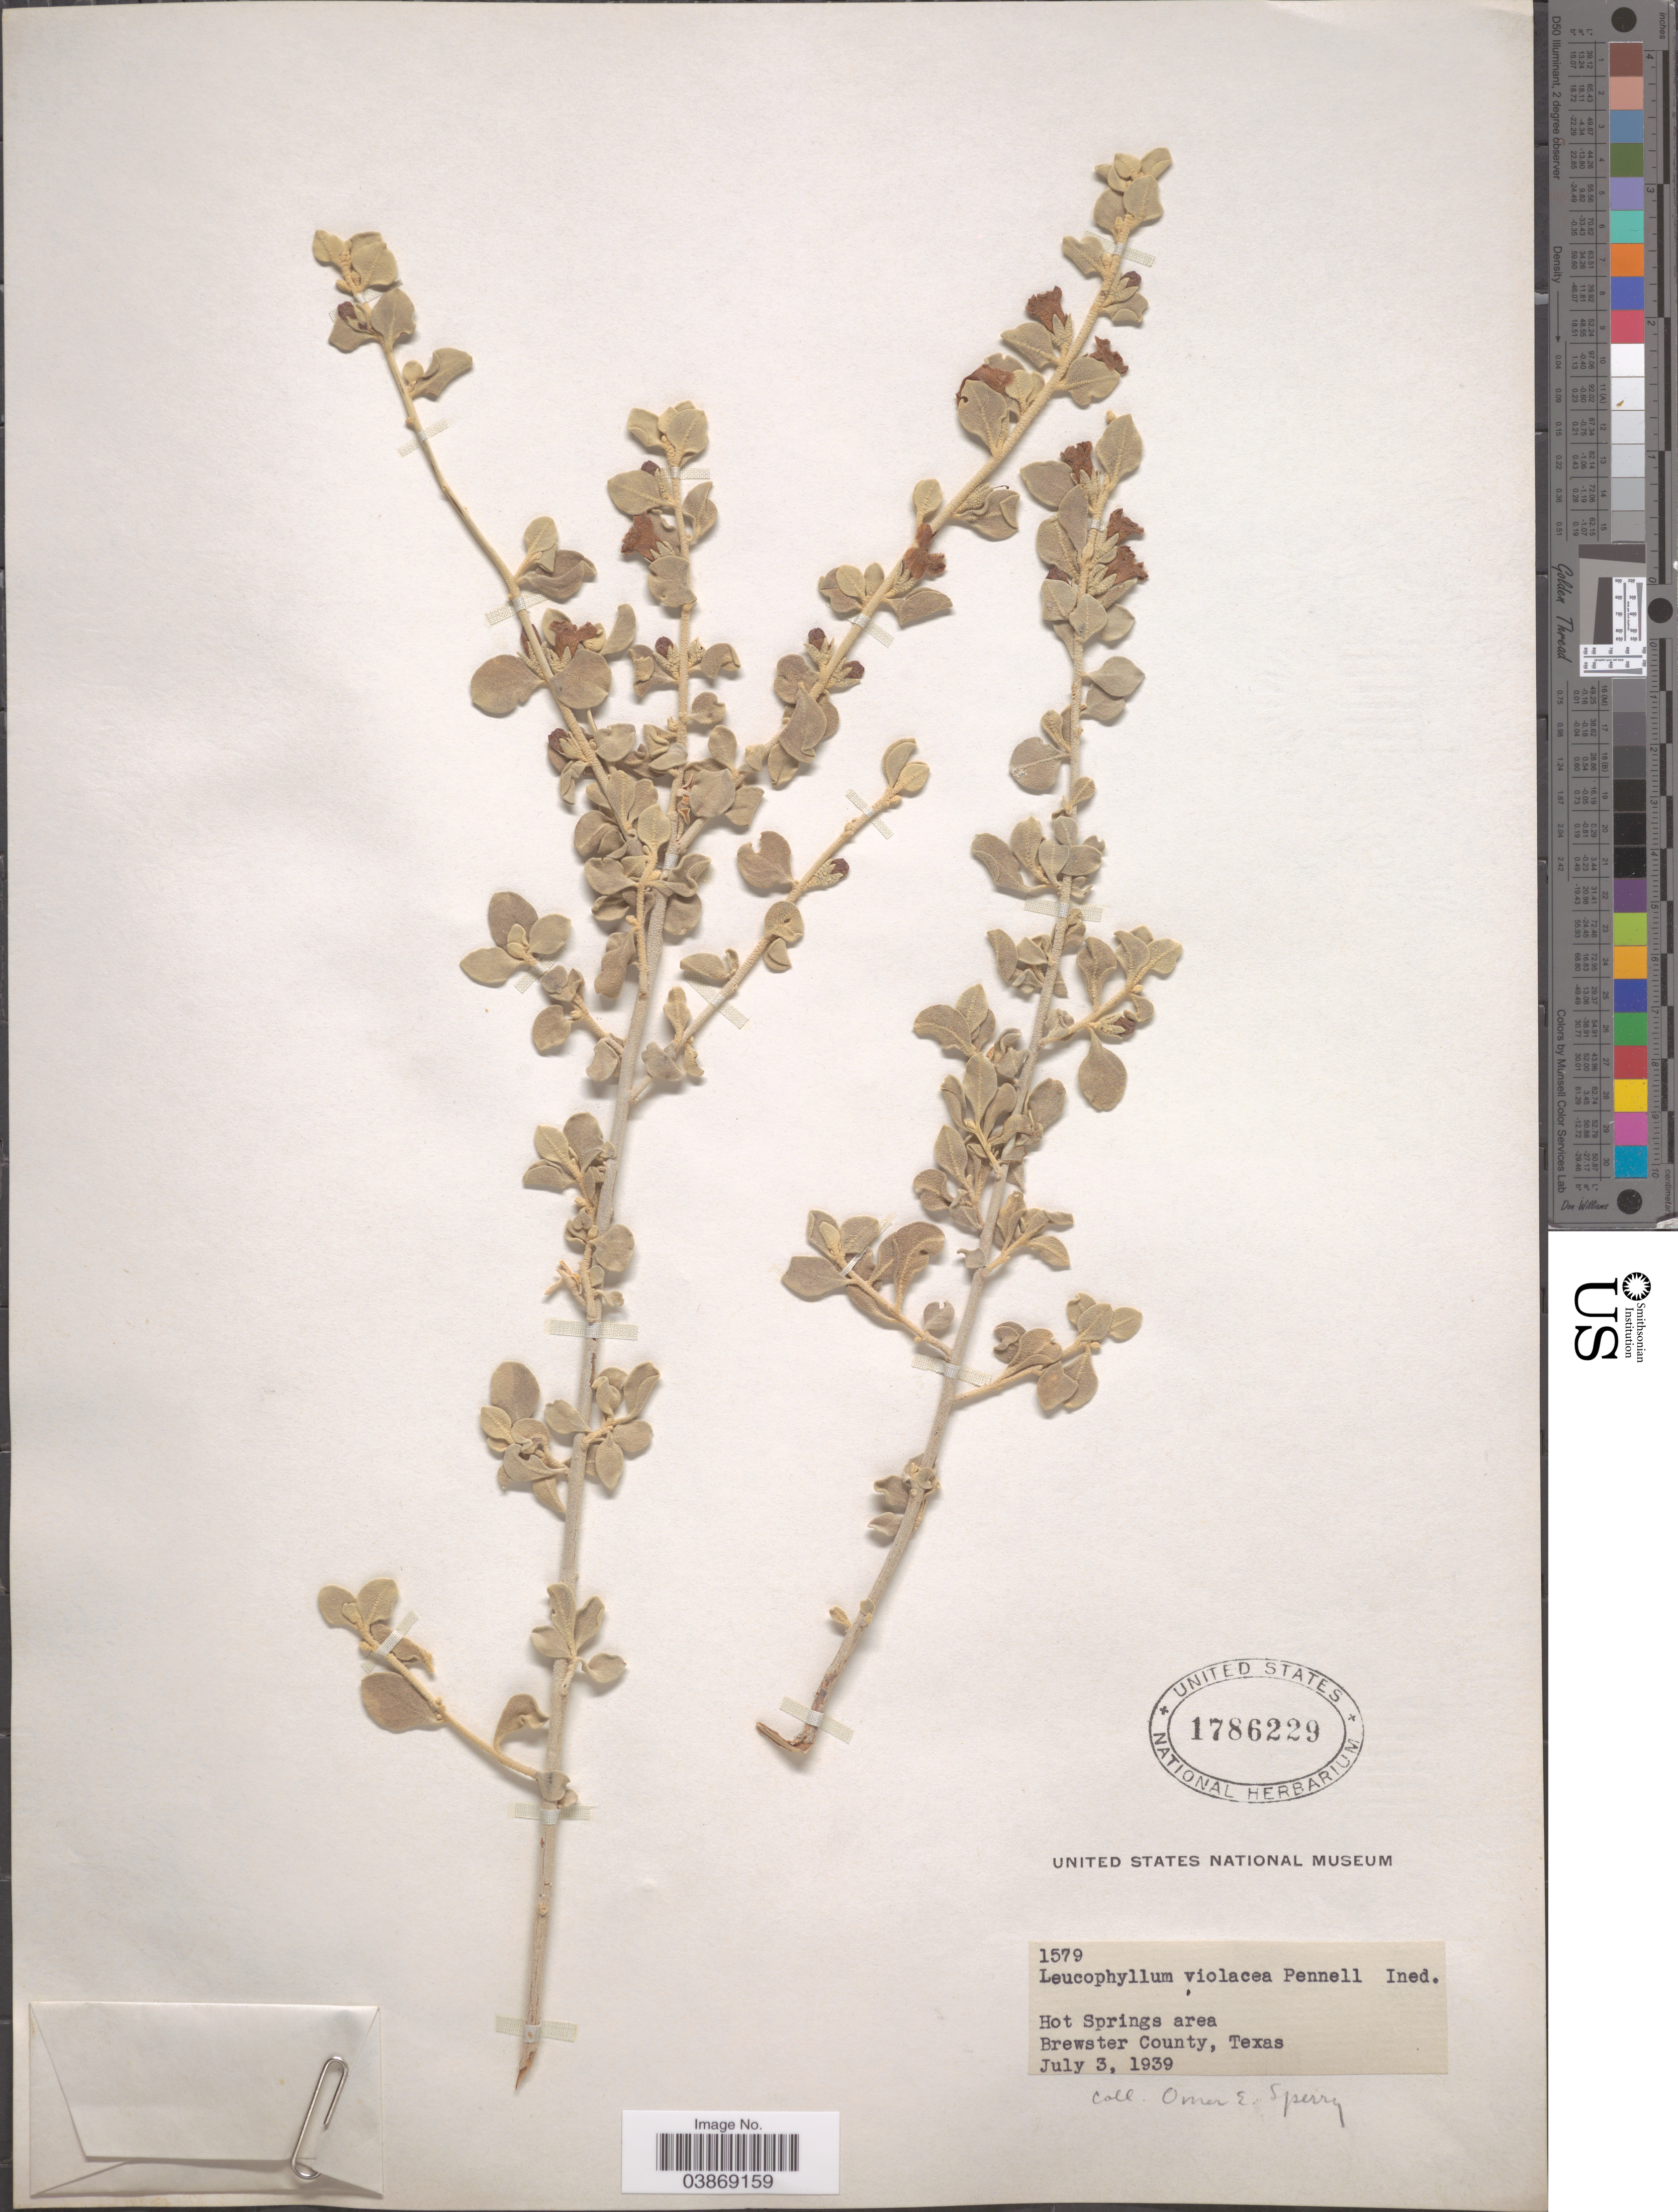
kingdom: Plantae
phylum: Tracheophyta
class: Magnoliopsida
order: Lamiales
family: Scrophulariaceae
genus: Leucophyllum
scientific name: Leucophyllum minus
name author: A. Gray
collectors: O. E. Sperry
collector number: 1579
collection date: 1939-07-03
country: United States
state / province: Texas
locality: Hot Springs area. Brewster County.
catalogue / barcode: US 1786229